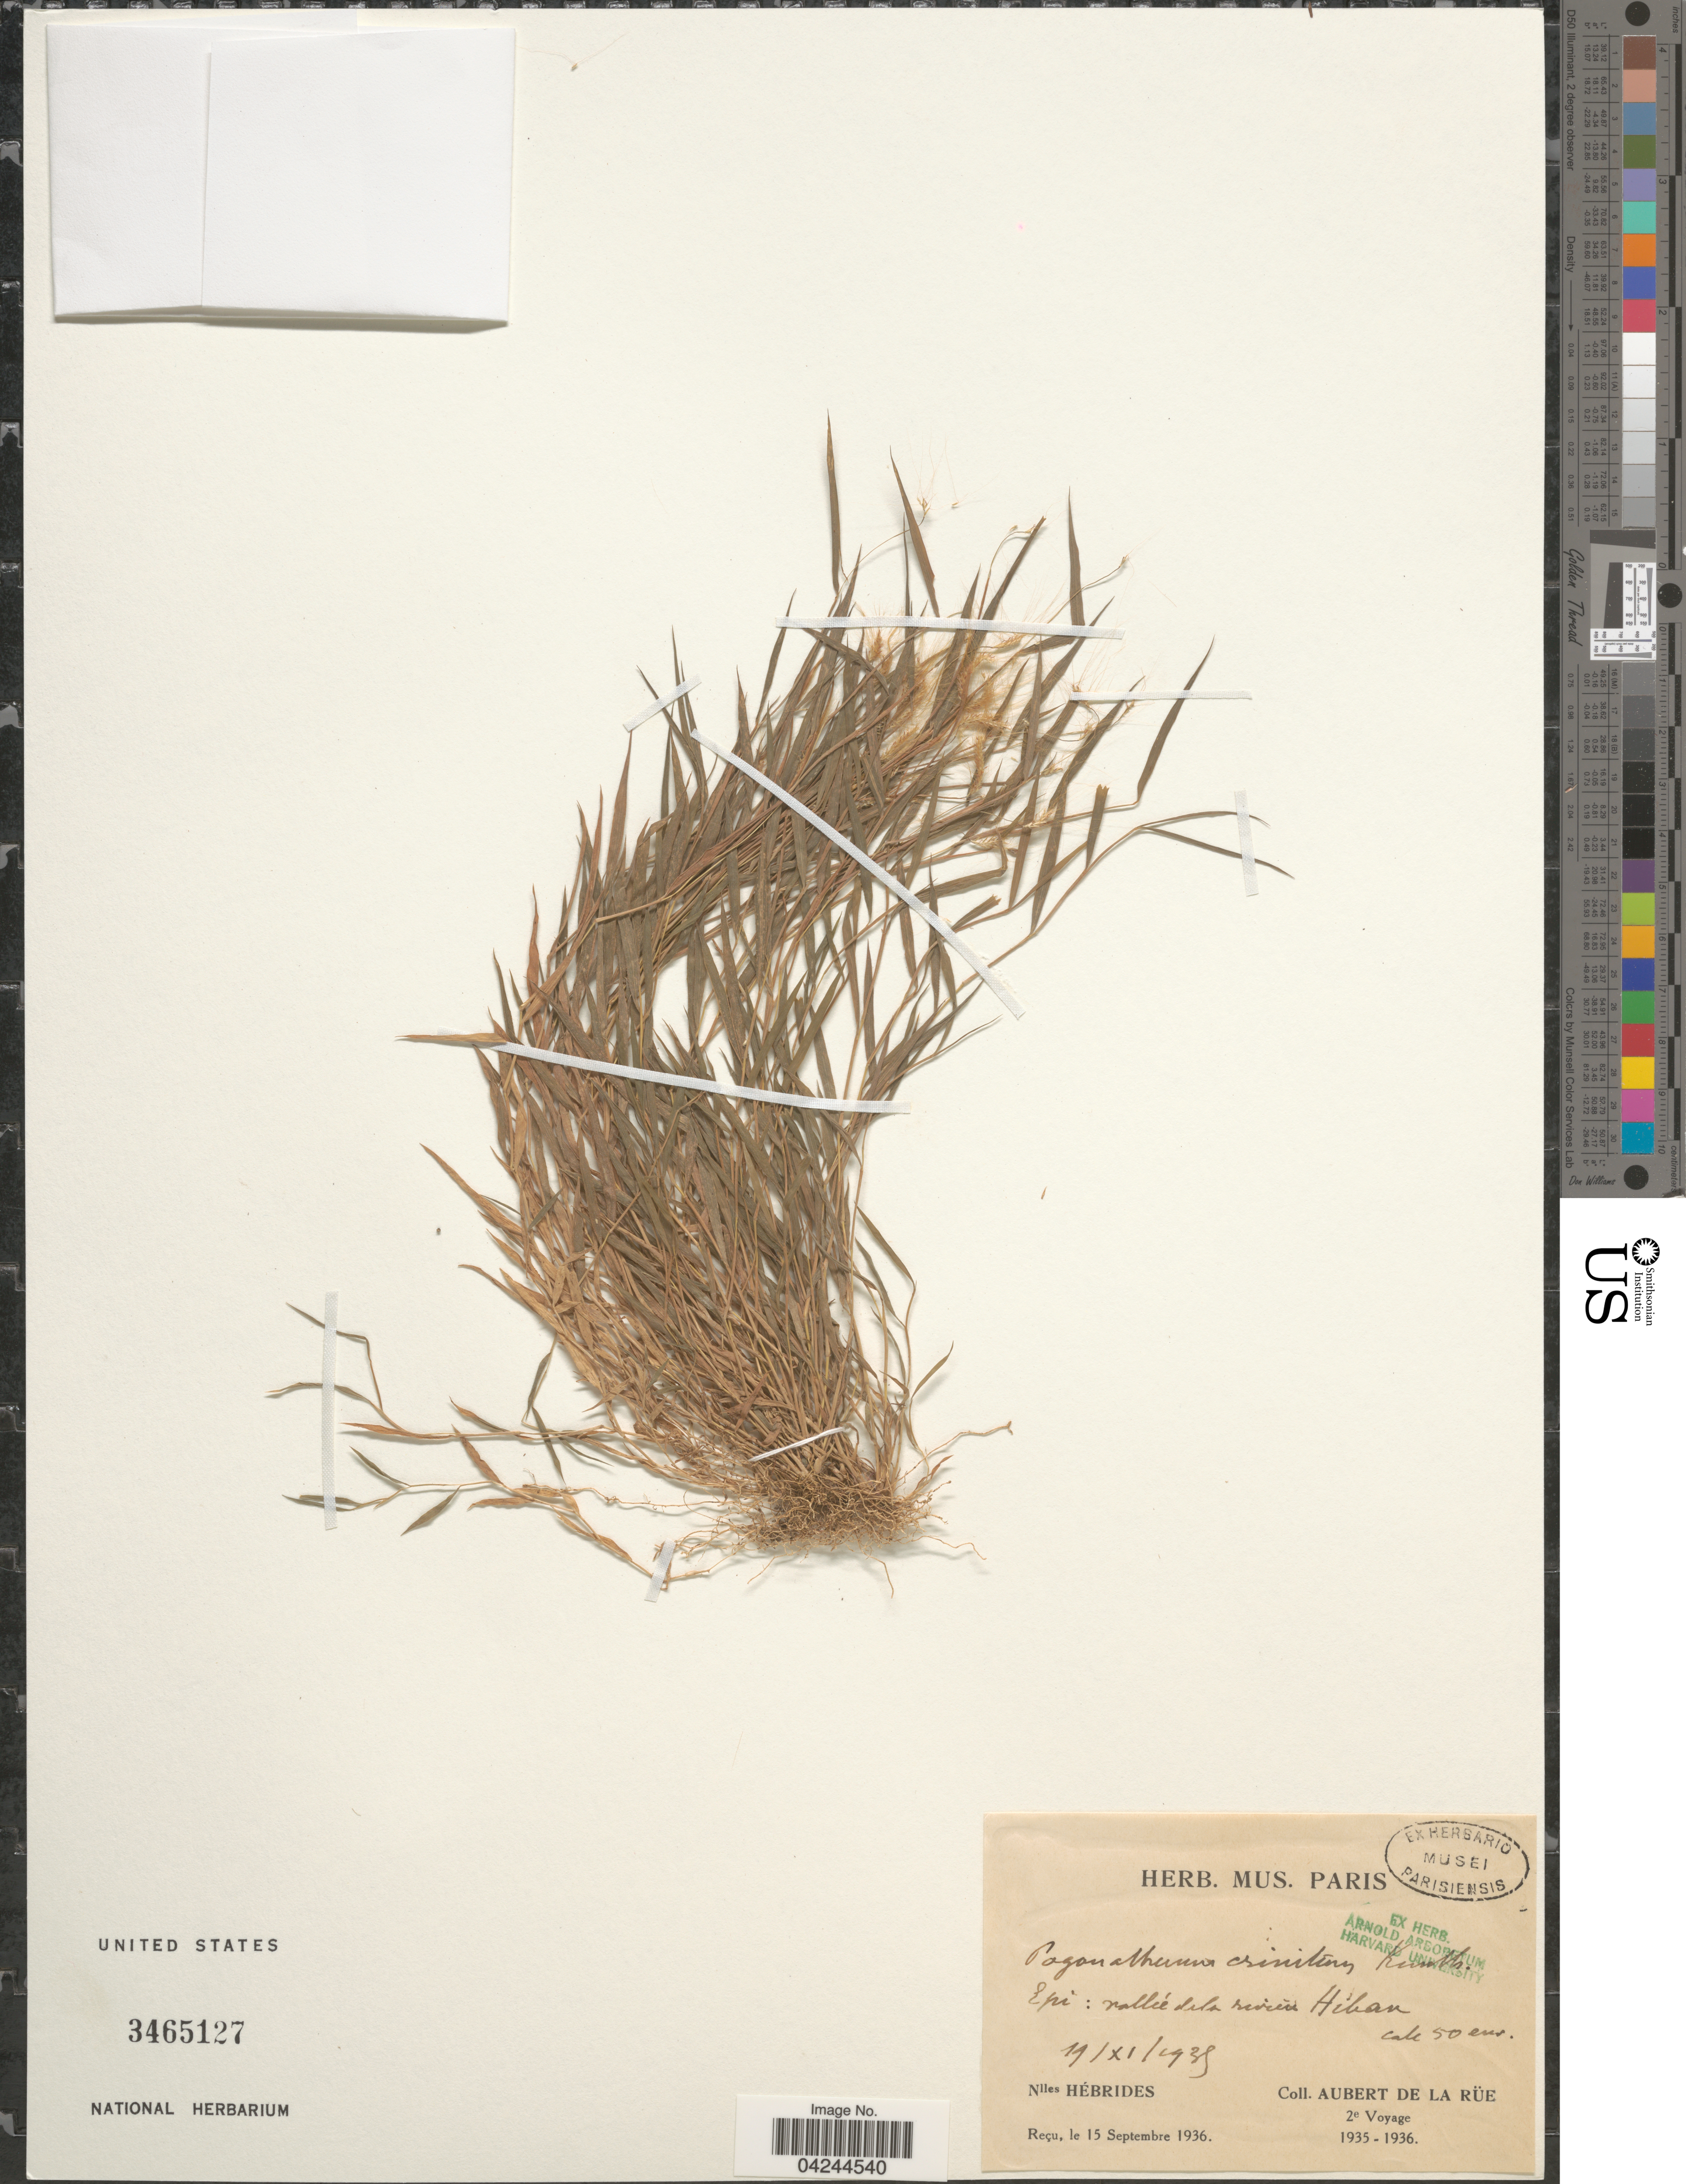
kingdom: Plantae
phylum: Tracheophyta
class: Liliopsida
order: Poales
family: Poaceae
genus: Pogonatherum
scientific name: Pogonatherum crinitum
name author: (Thunb.) Kunth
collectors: Aubert de la Rüe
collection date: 1935-11-19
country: Vanuatu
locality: Epi: Vallée de la riviére Hiban. Nlles Hébrides. 2e Voyage 1935-1936.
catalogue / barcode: US 3465127